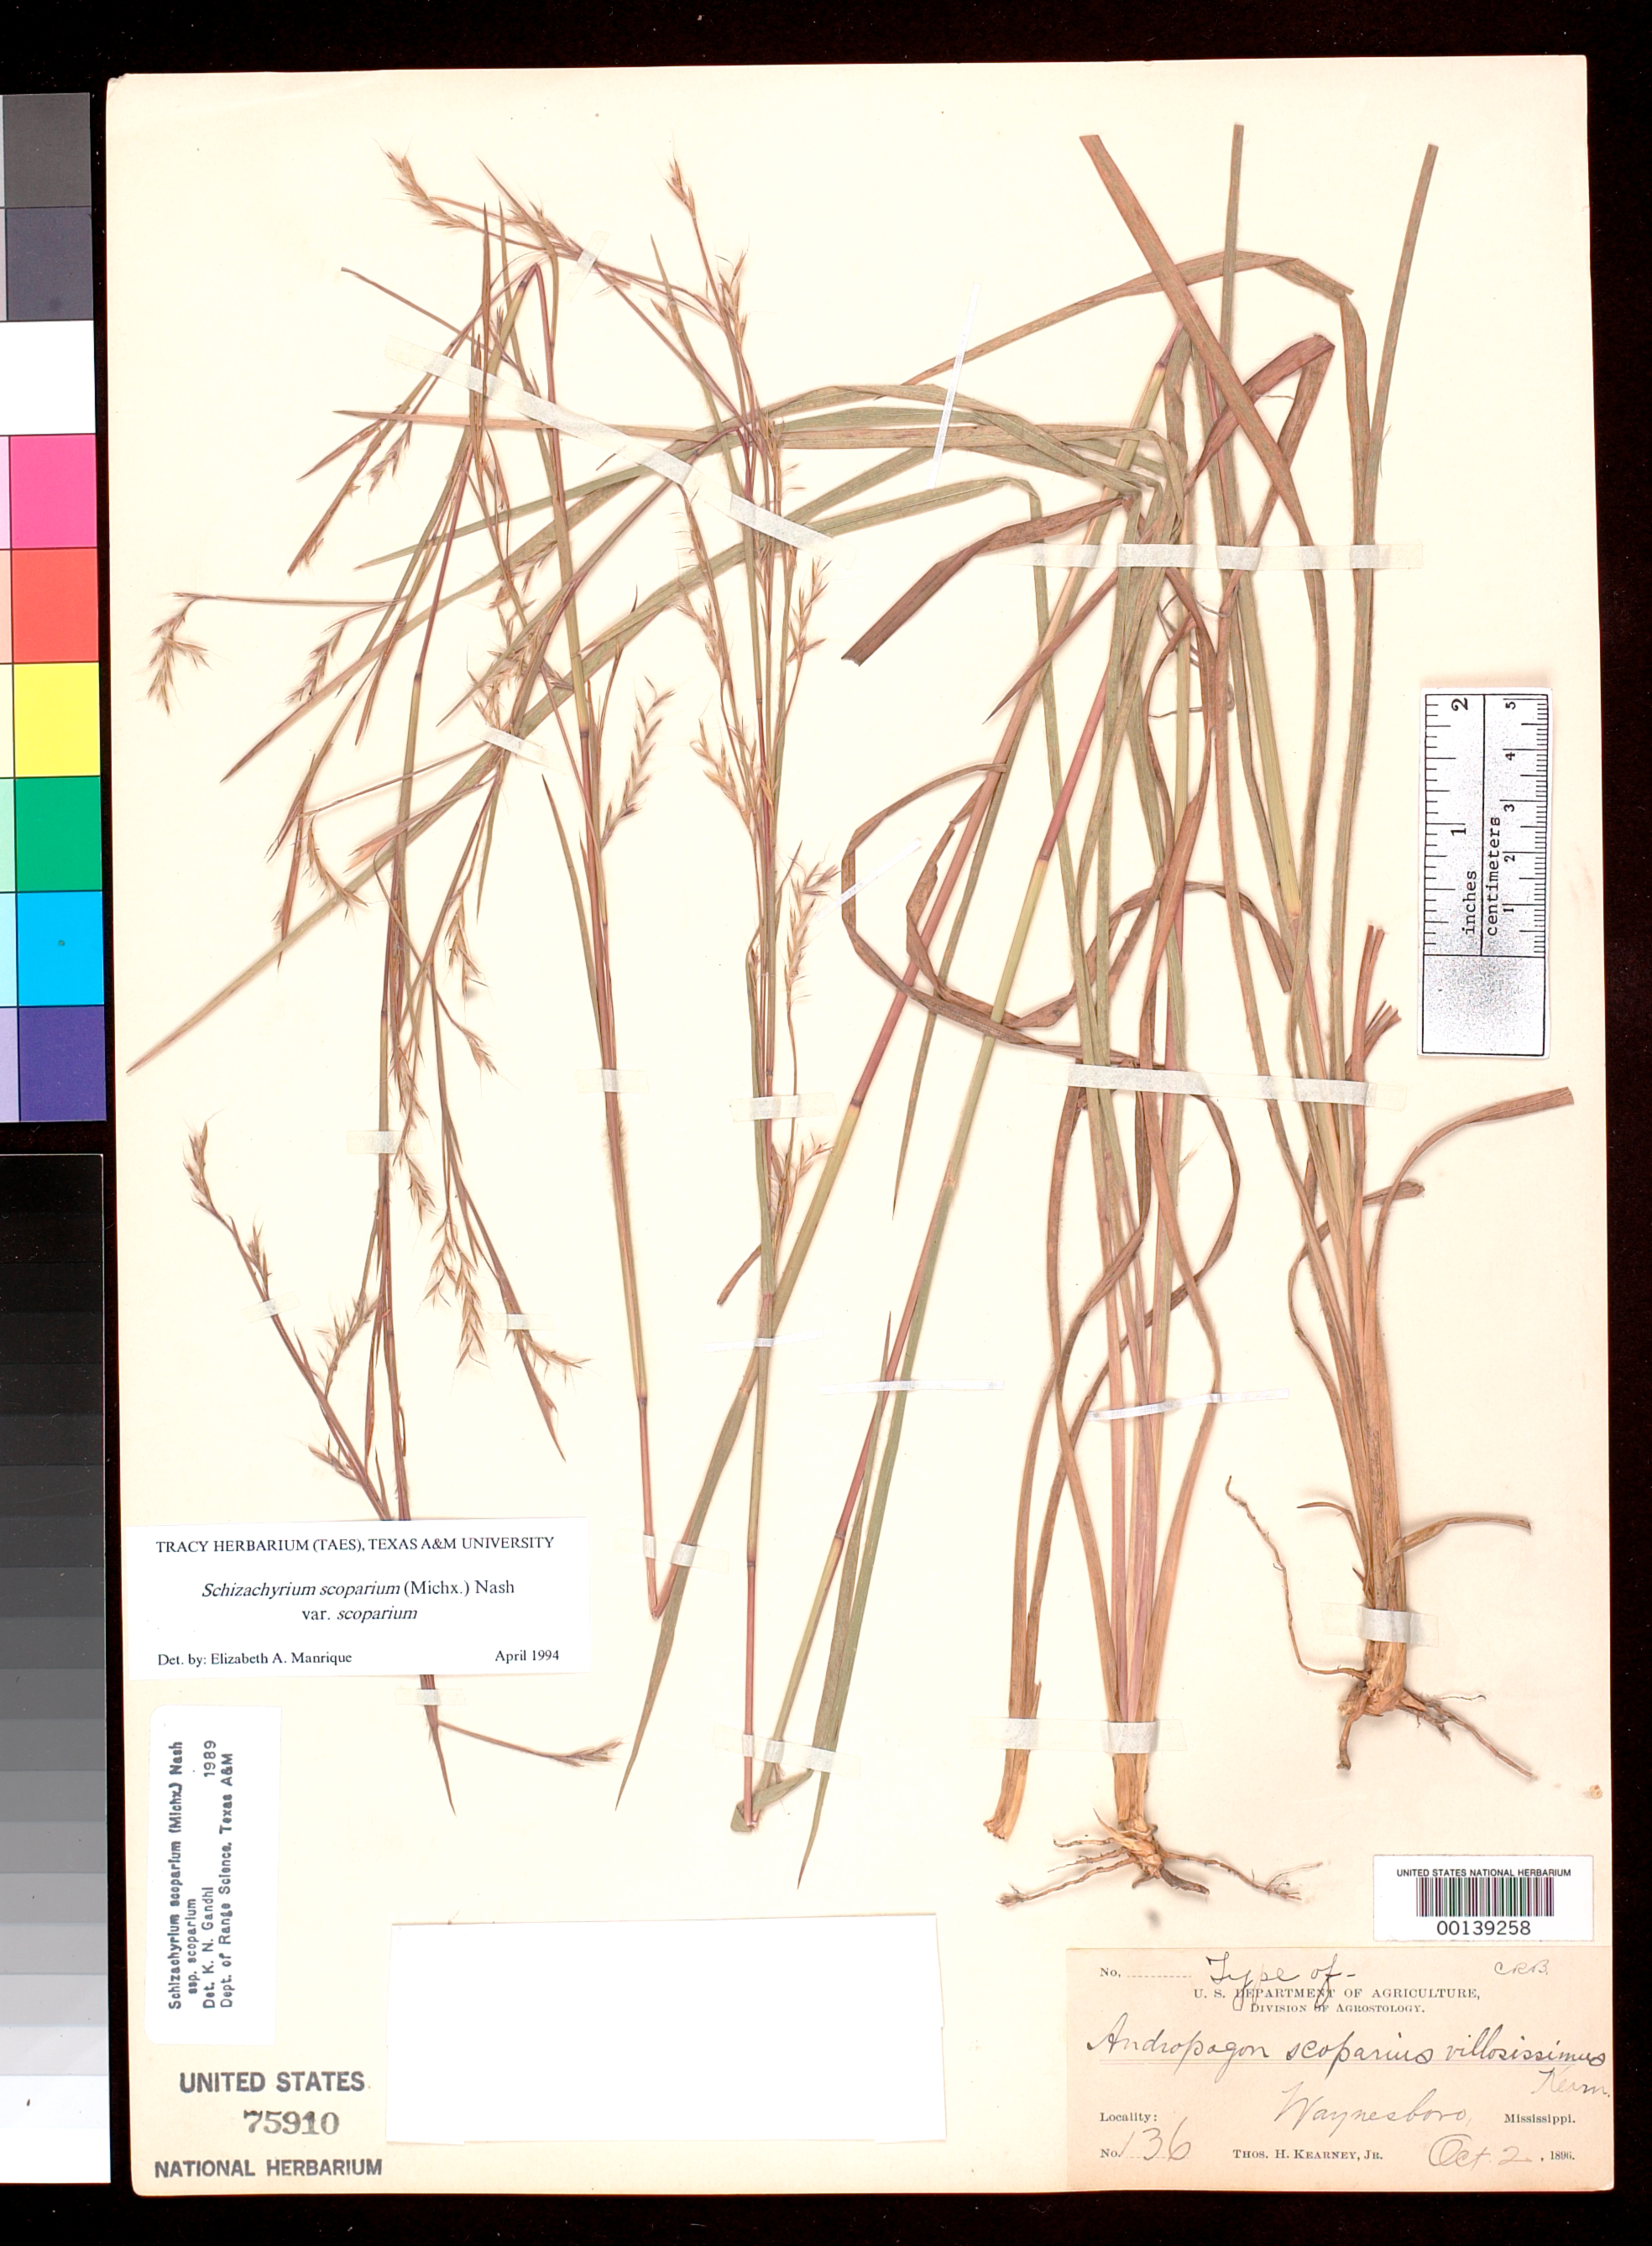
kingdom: Plantae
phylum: Tracheophyta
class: Liliopsida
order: Poales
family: Poaceae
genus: Andropogon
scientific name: Andropogon scoparius var. villosissmus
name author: Kearney in Scribn. & P.W. Ball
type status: Holotype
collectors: T. H. Kearney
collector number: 136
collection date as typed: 02 Oct 1896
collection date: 1896-10-02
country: United States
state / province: Mississippi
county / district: Wayne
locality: Waynesboro.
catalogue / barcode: US 75910